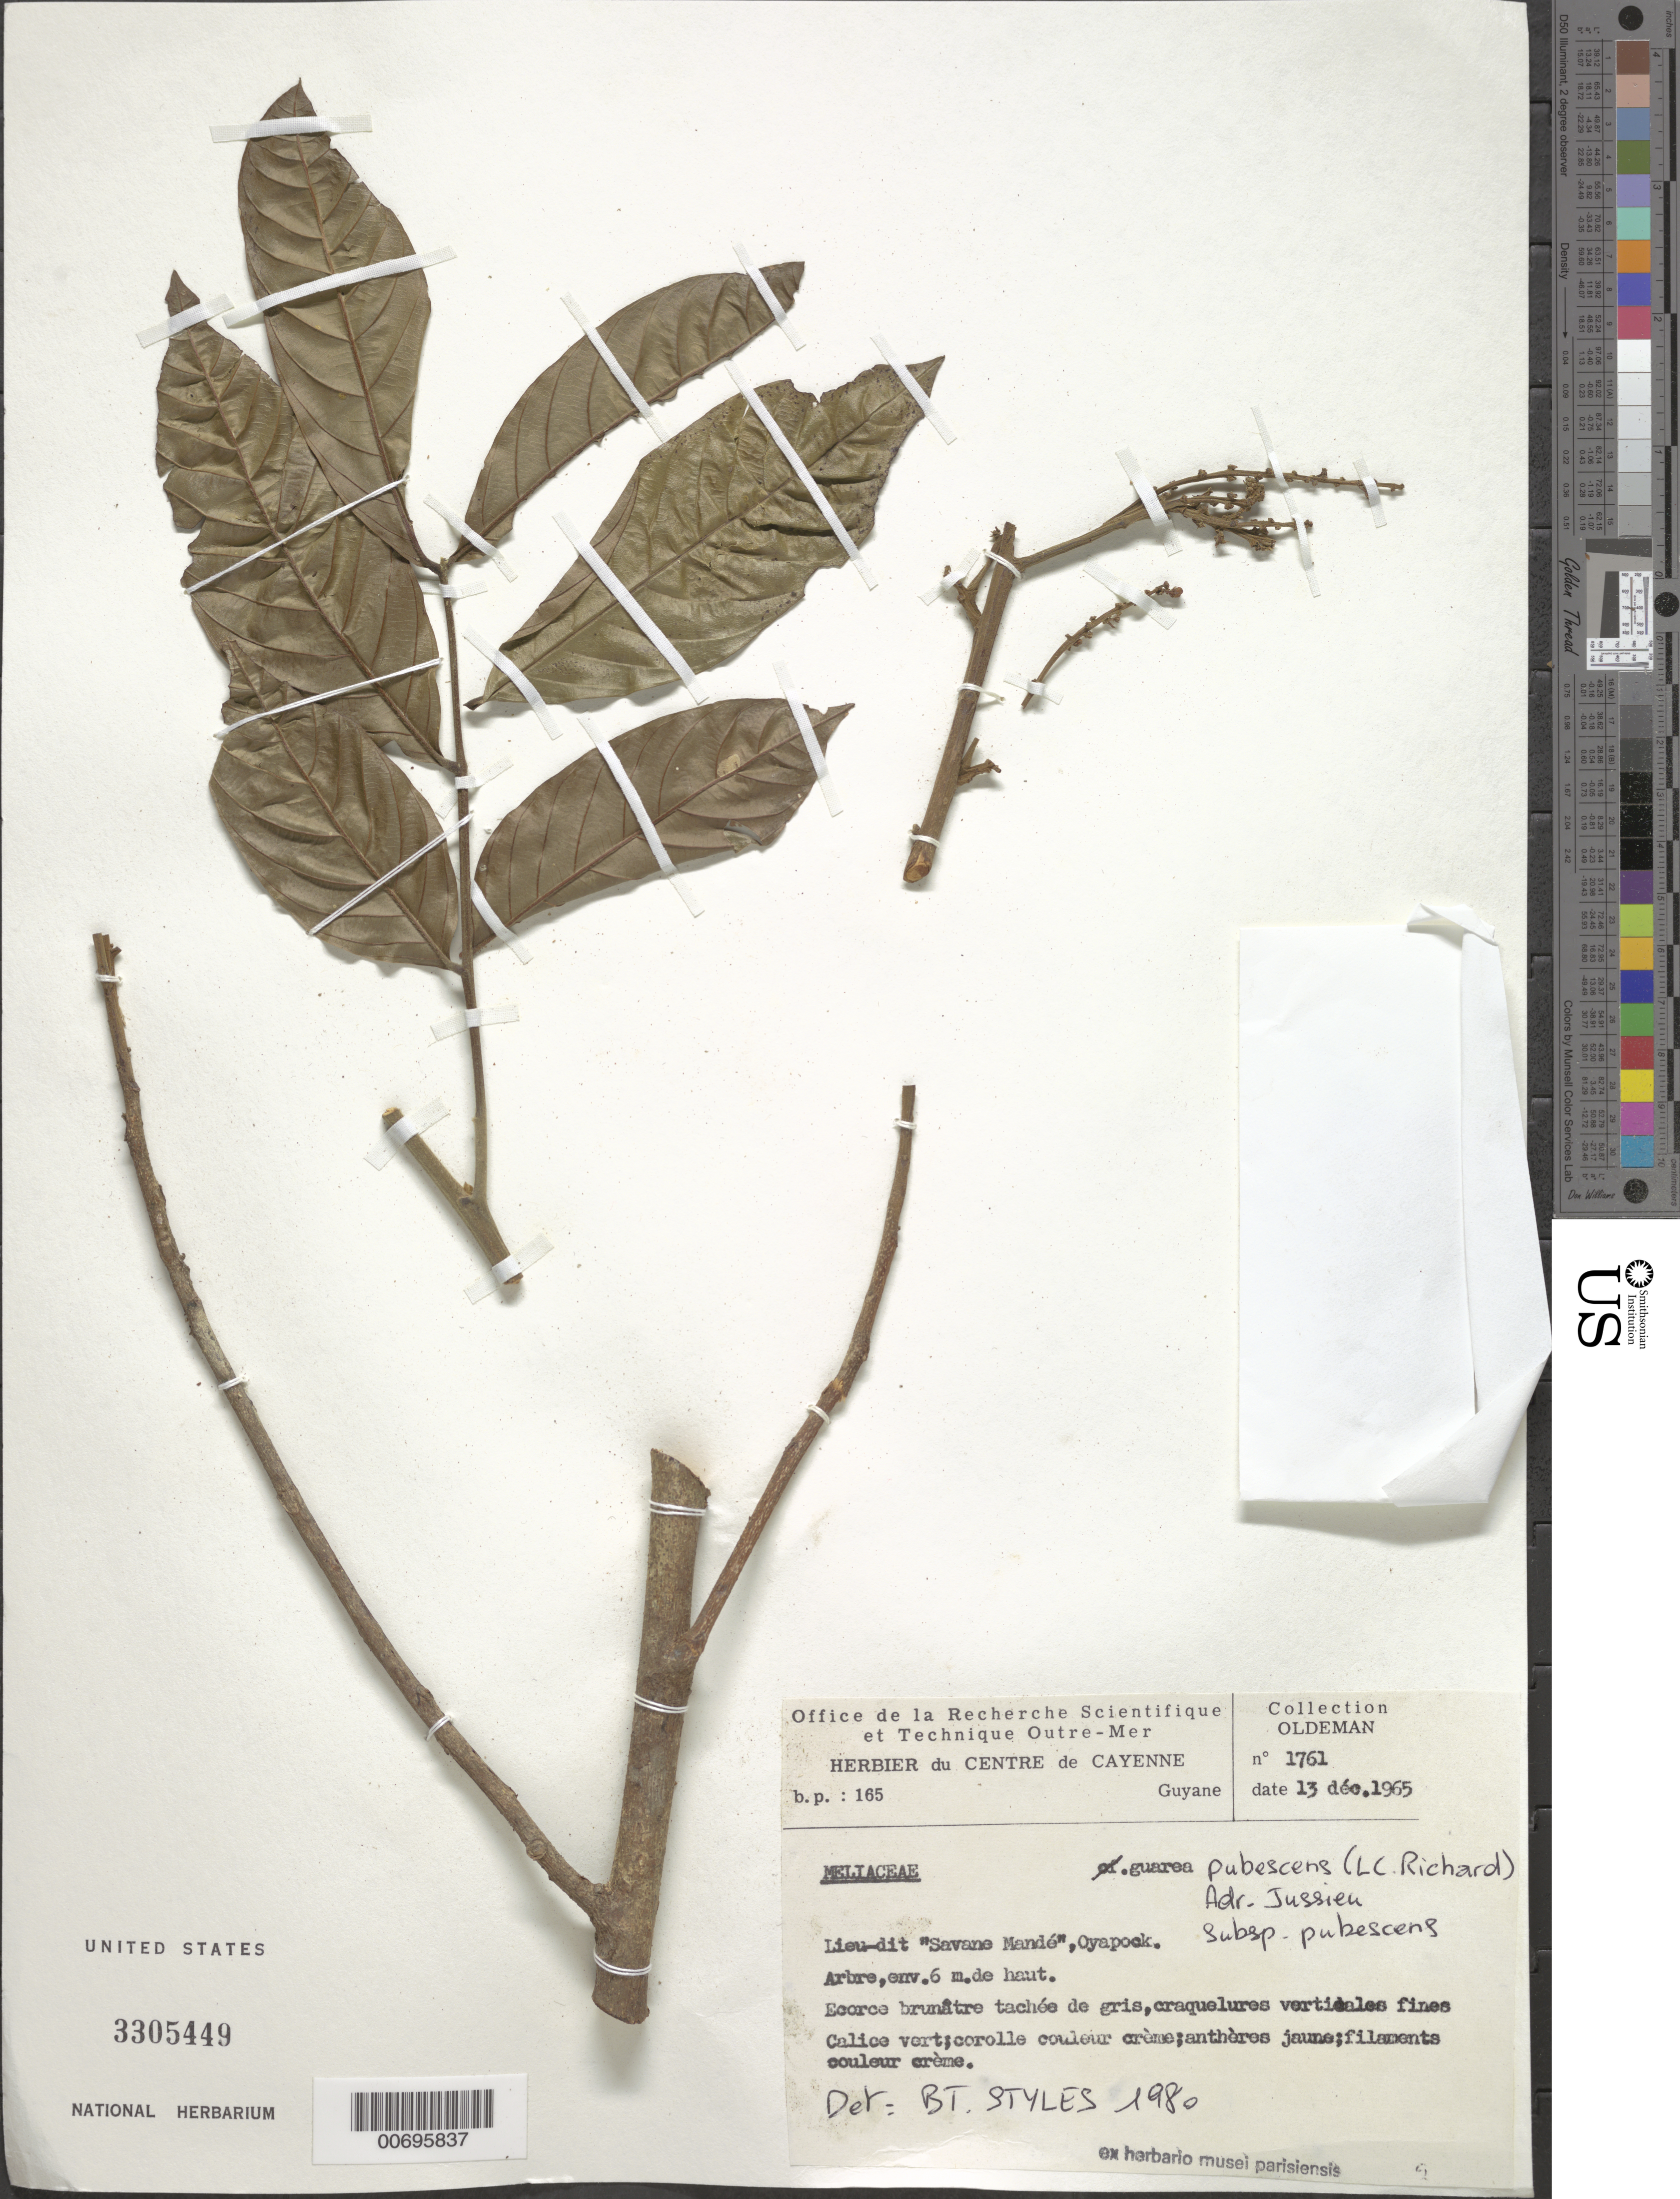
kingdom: Plantae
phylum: Tracheophyta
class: Magnoliopsida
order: Sapindales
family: Meliaceae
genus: Guarea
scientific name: Guarea pubescens subsp. pubescens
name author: (Rich.) A. Juss.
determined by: Styles, B. T.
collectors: R. Oldeman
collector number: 1761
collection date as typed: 13-Dec-65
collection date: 1965-12-13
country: French Guiana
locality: Savane Mandé, Bassin de l'Oyapock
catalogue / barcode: US 3305449